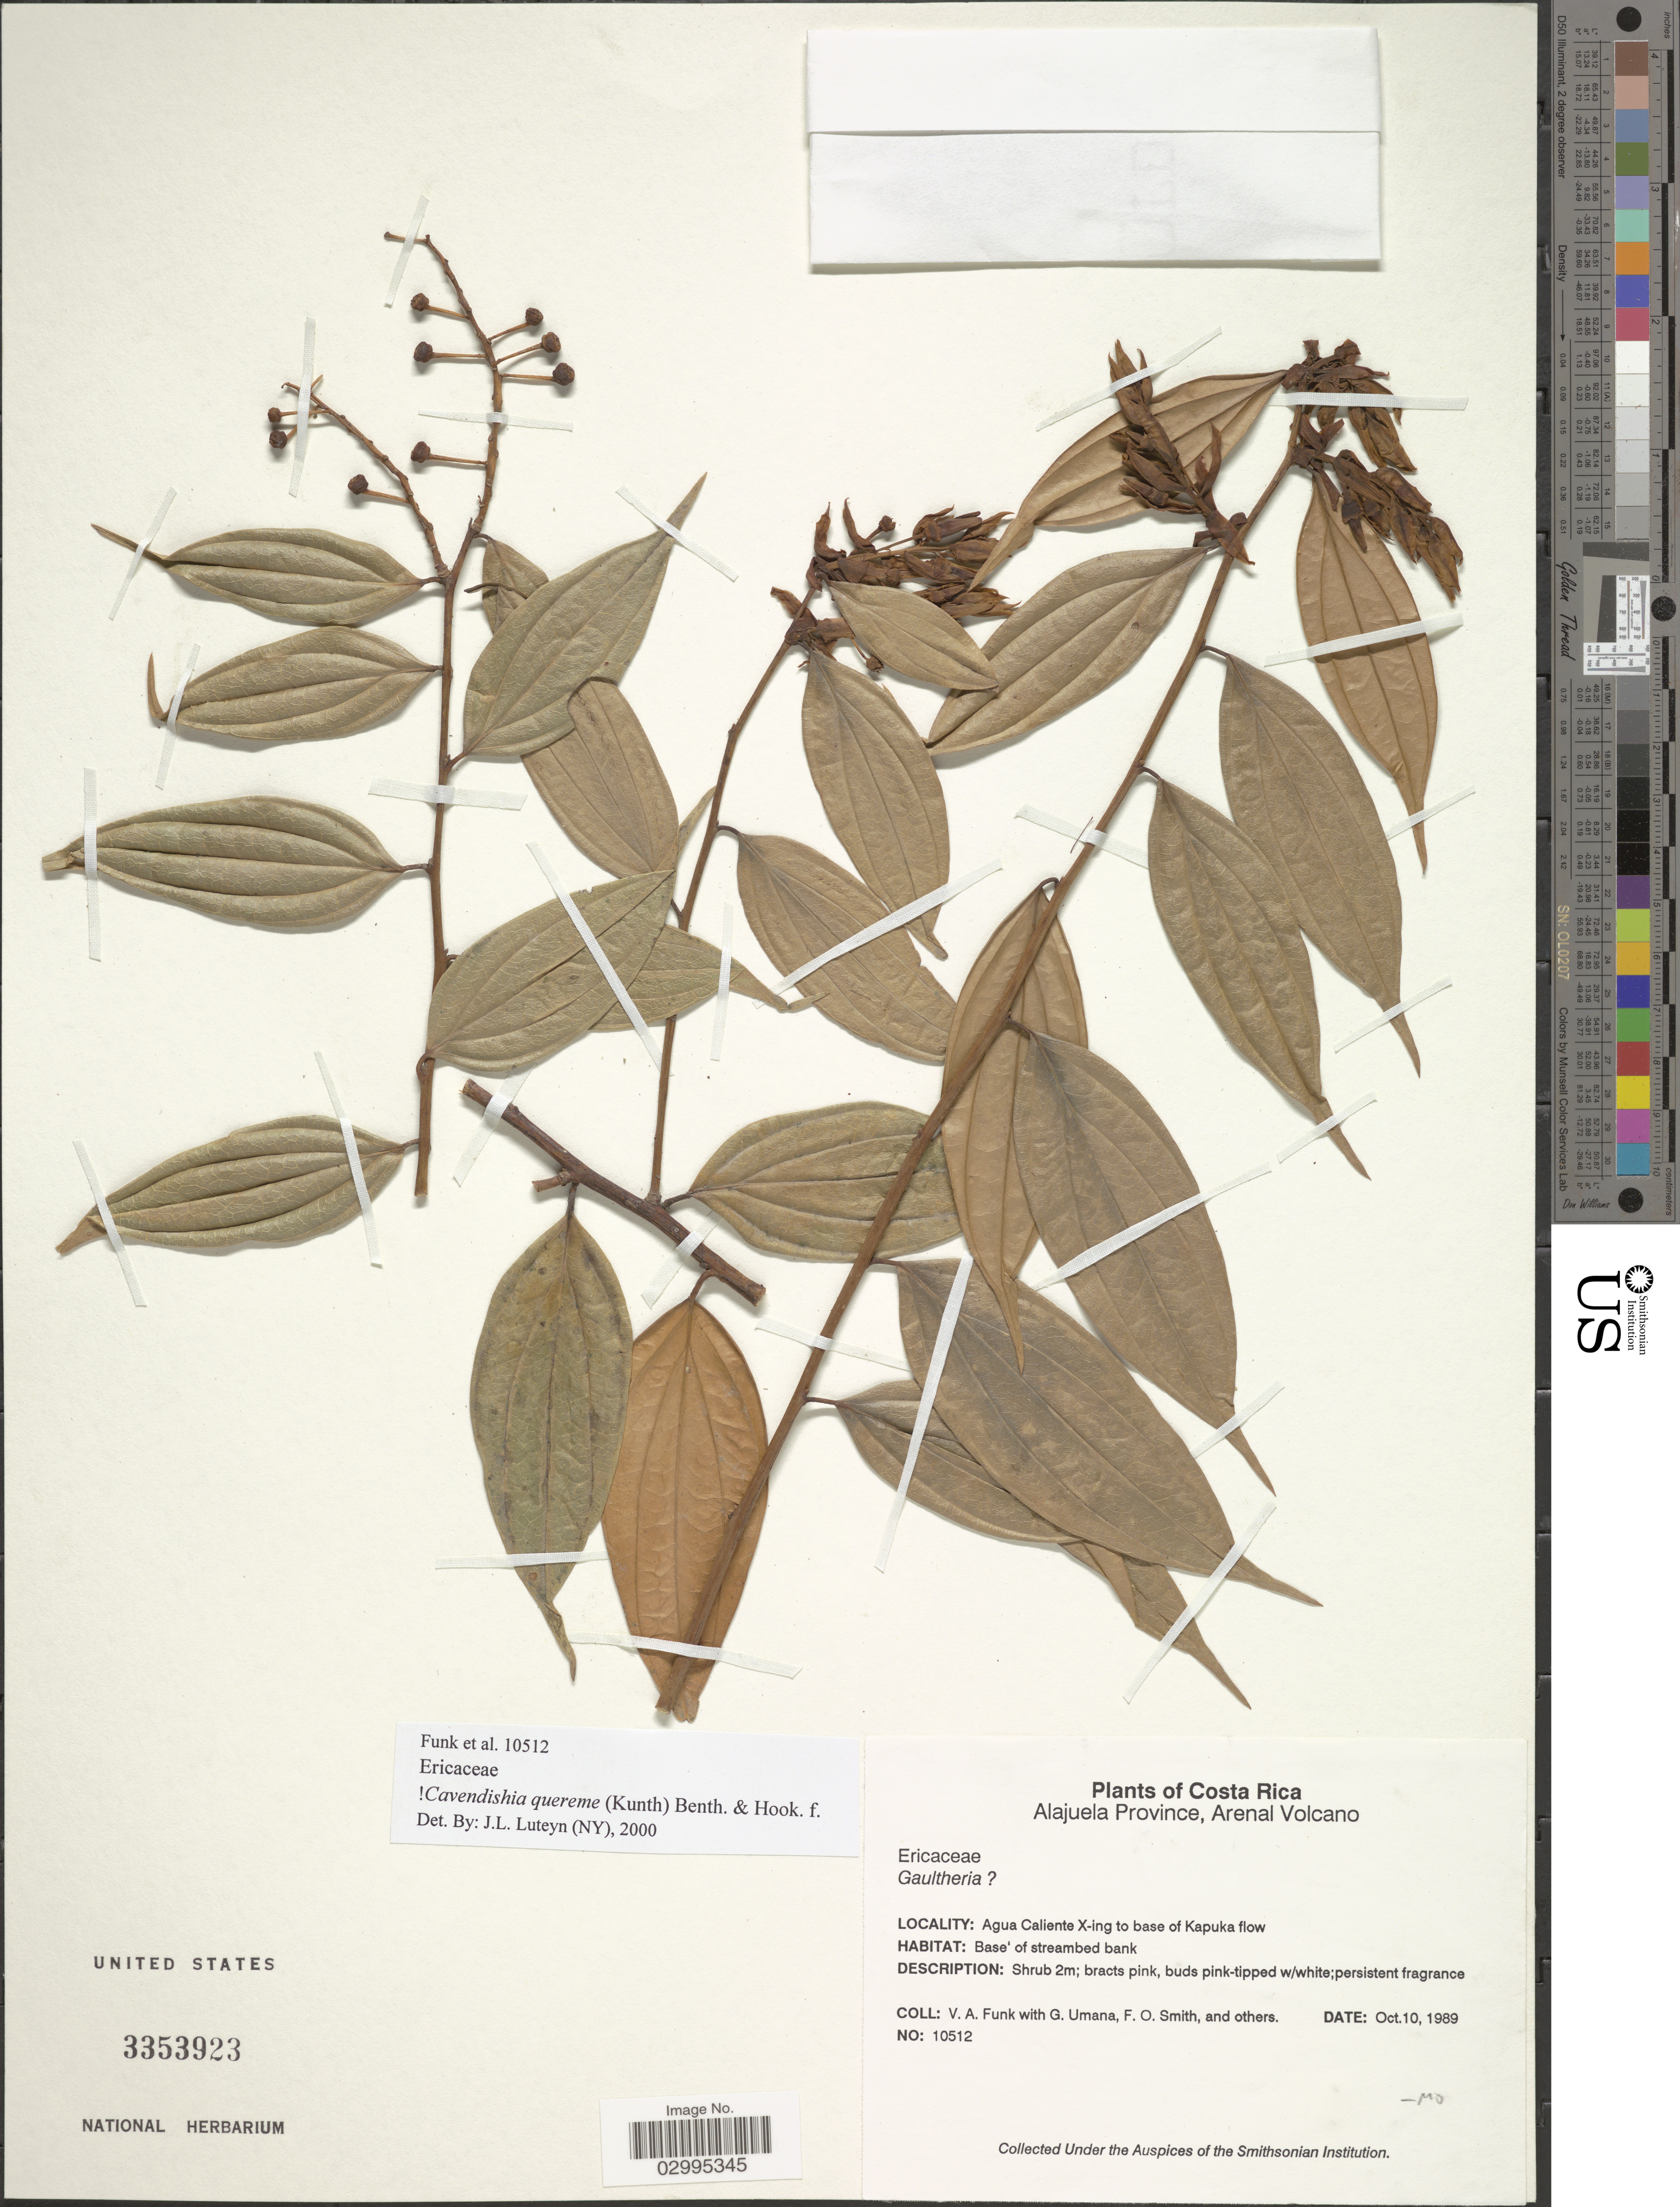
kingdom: Plantae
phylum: Tracheophyta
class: Magnoliopsida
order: Ericales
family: Ericaceae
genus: Cavendishia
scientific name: Cavendishia quereme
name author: (Kunth) Benth. & Hook. f.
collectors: V. Funk, G. Umana, F. Smith & et al.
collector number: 10512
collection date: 1989-10-10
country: Costa Rica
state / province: Alajuela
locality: Arenal Volcano. Agua Caliente X-ing to base of Kapuka flow.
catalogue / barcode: US 3353923